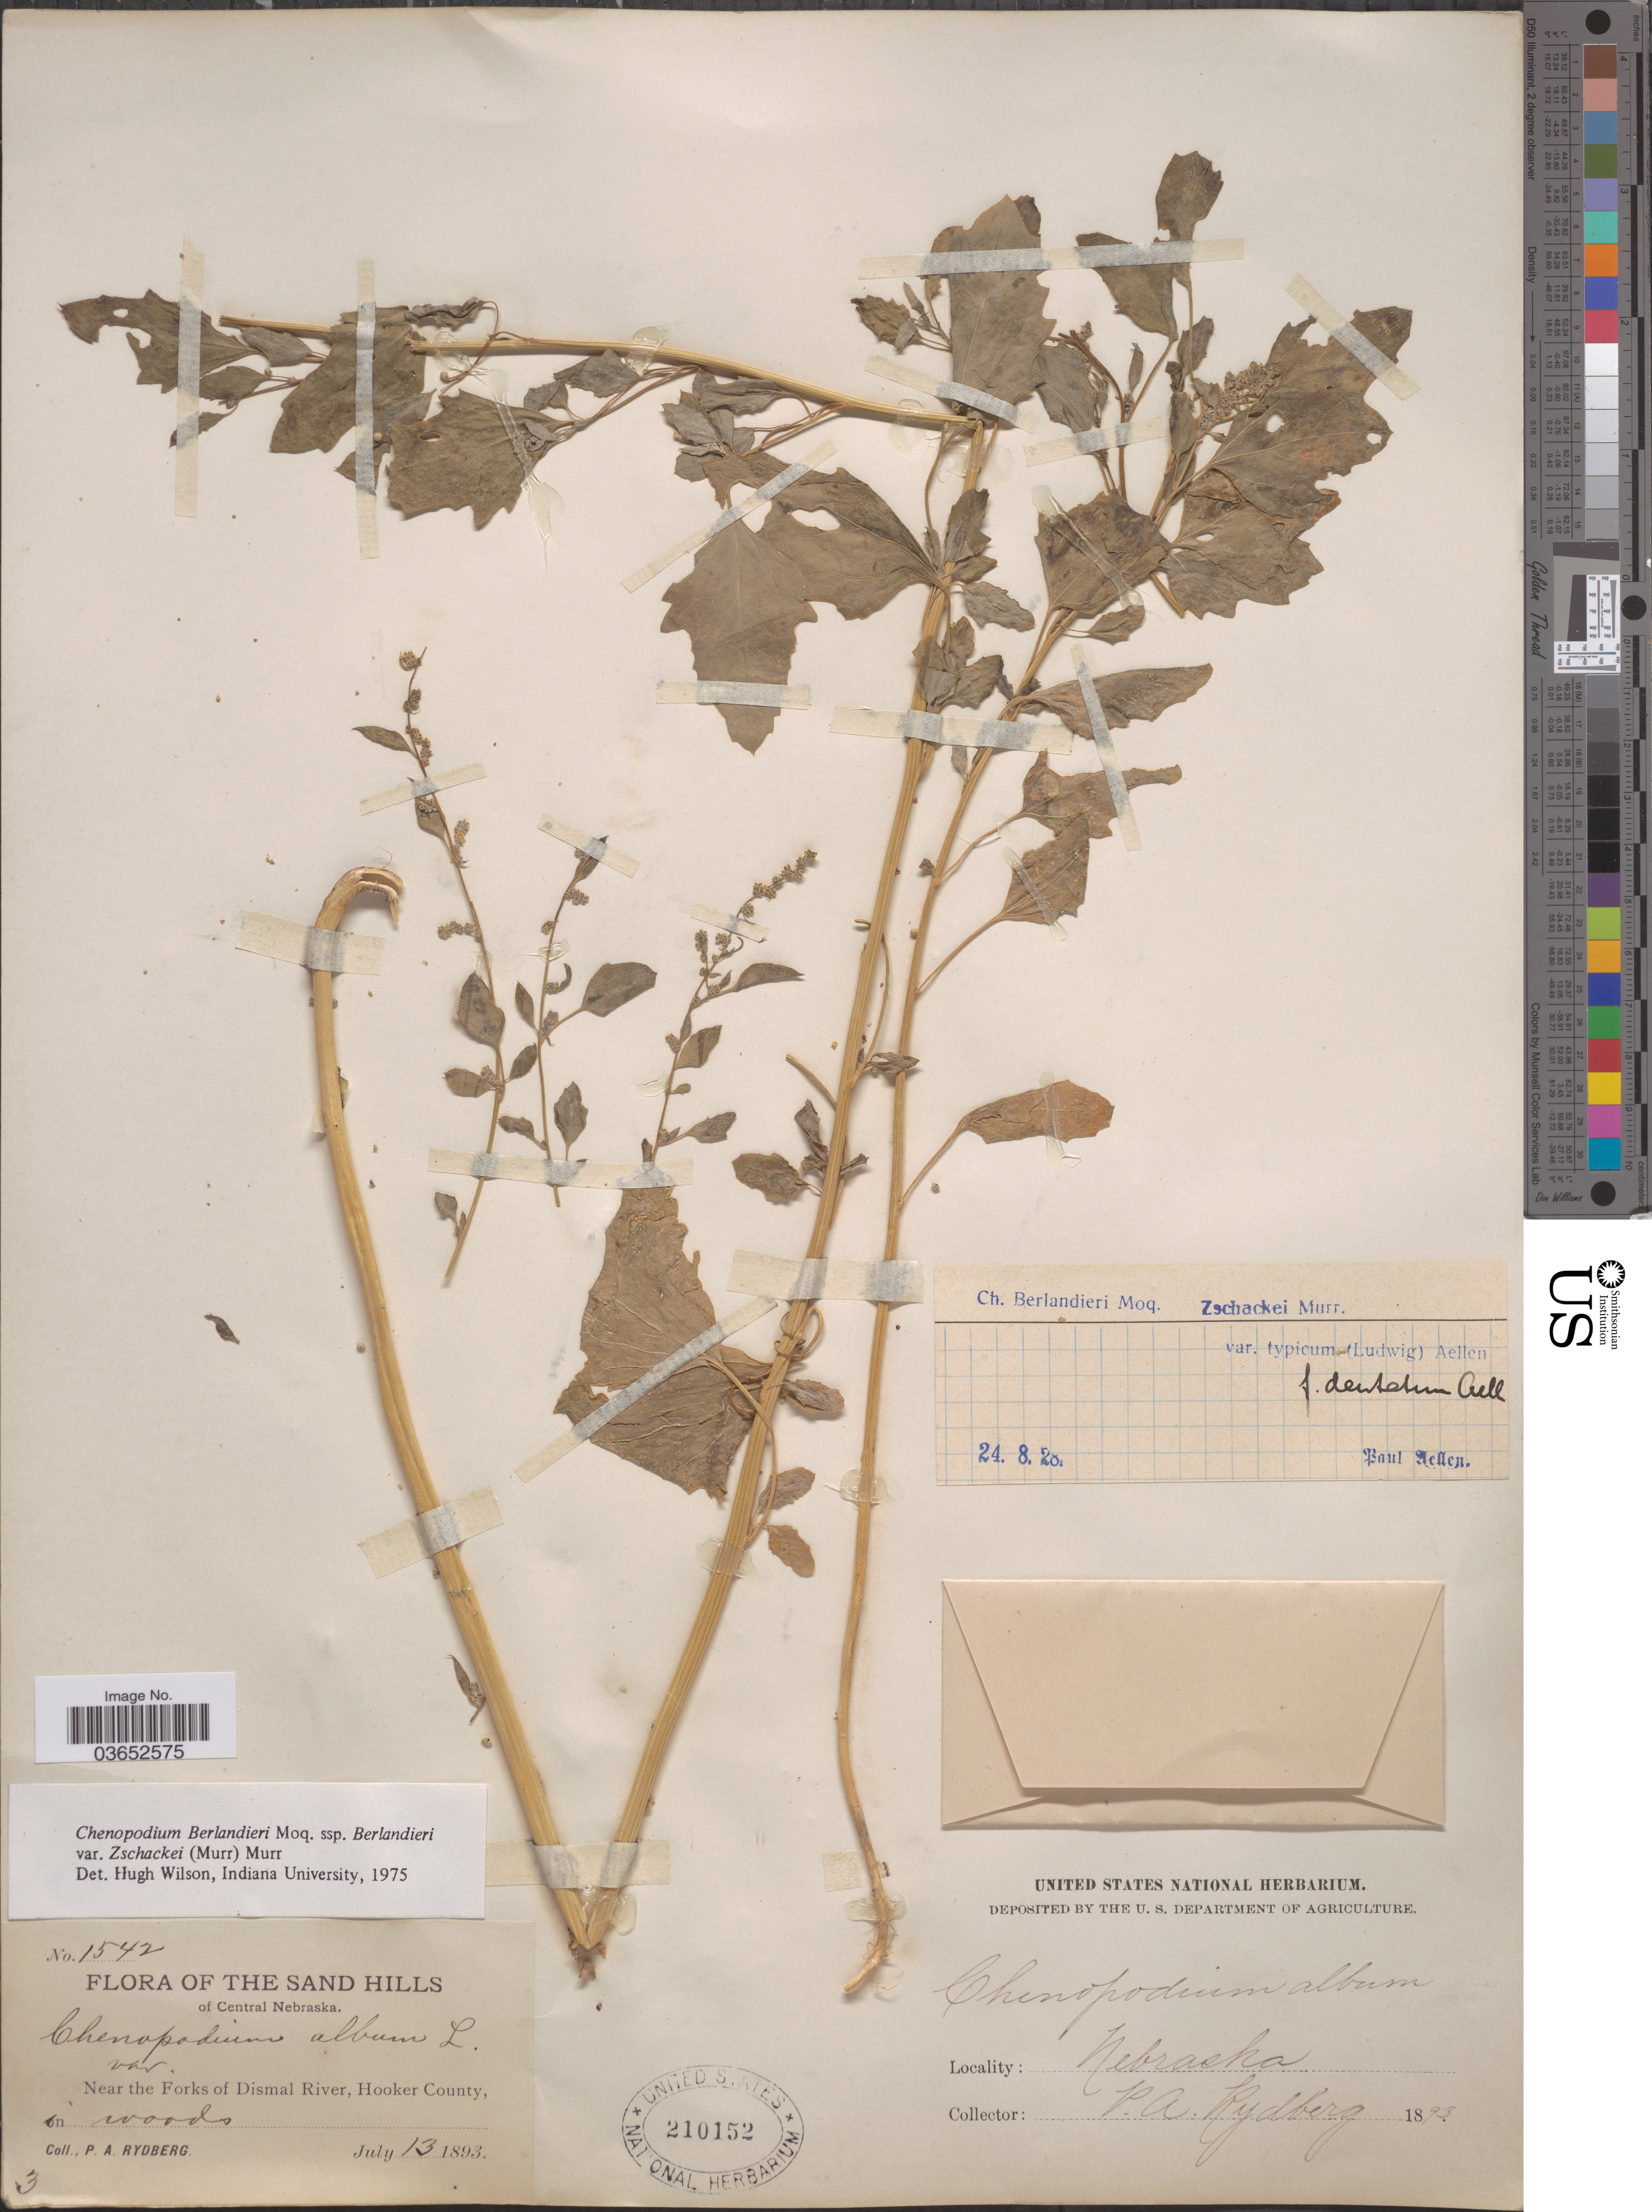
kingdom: Plantae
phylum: Tracheophyta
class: Magnoliopsida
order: Caryophyllales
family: Amaranthaceae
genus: Chenopodium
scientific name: Chenopodium berlandieri var. typicum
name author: A. Ludw. ex Graebn.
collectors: P. A. Rydberg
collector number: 1542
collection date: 1893-07-13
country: United States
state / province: Nebraska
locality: The Sand Hills of Central Nebraska. Near the Forks of Dismal River, Hooker County.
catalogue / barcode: US 210152